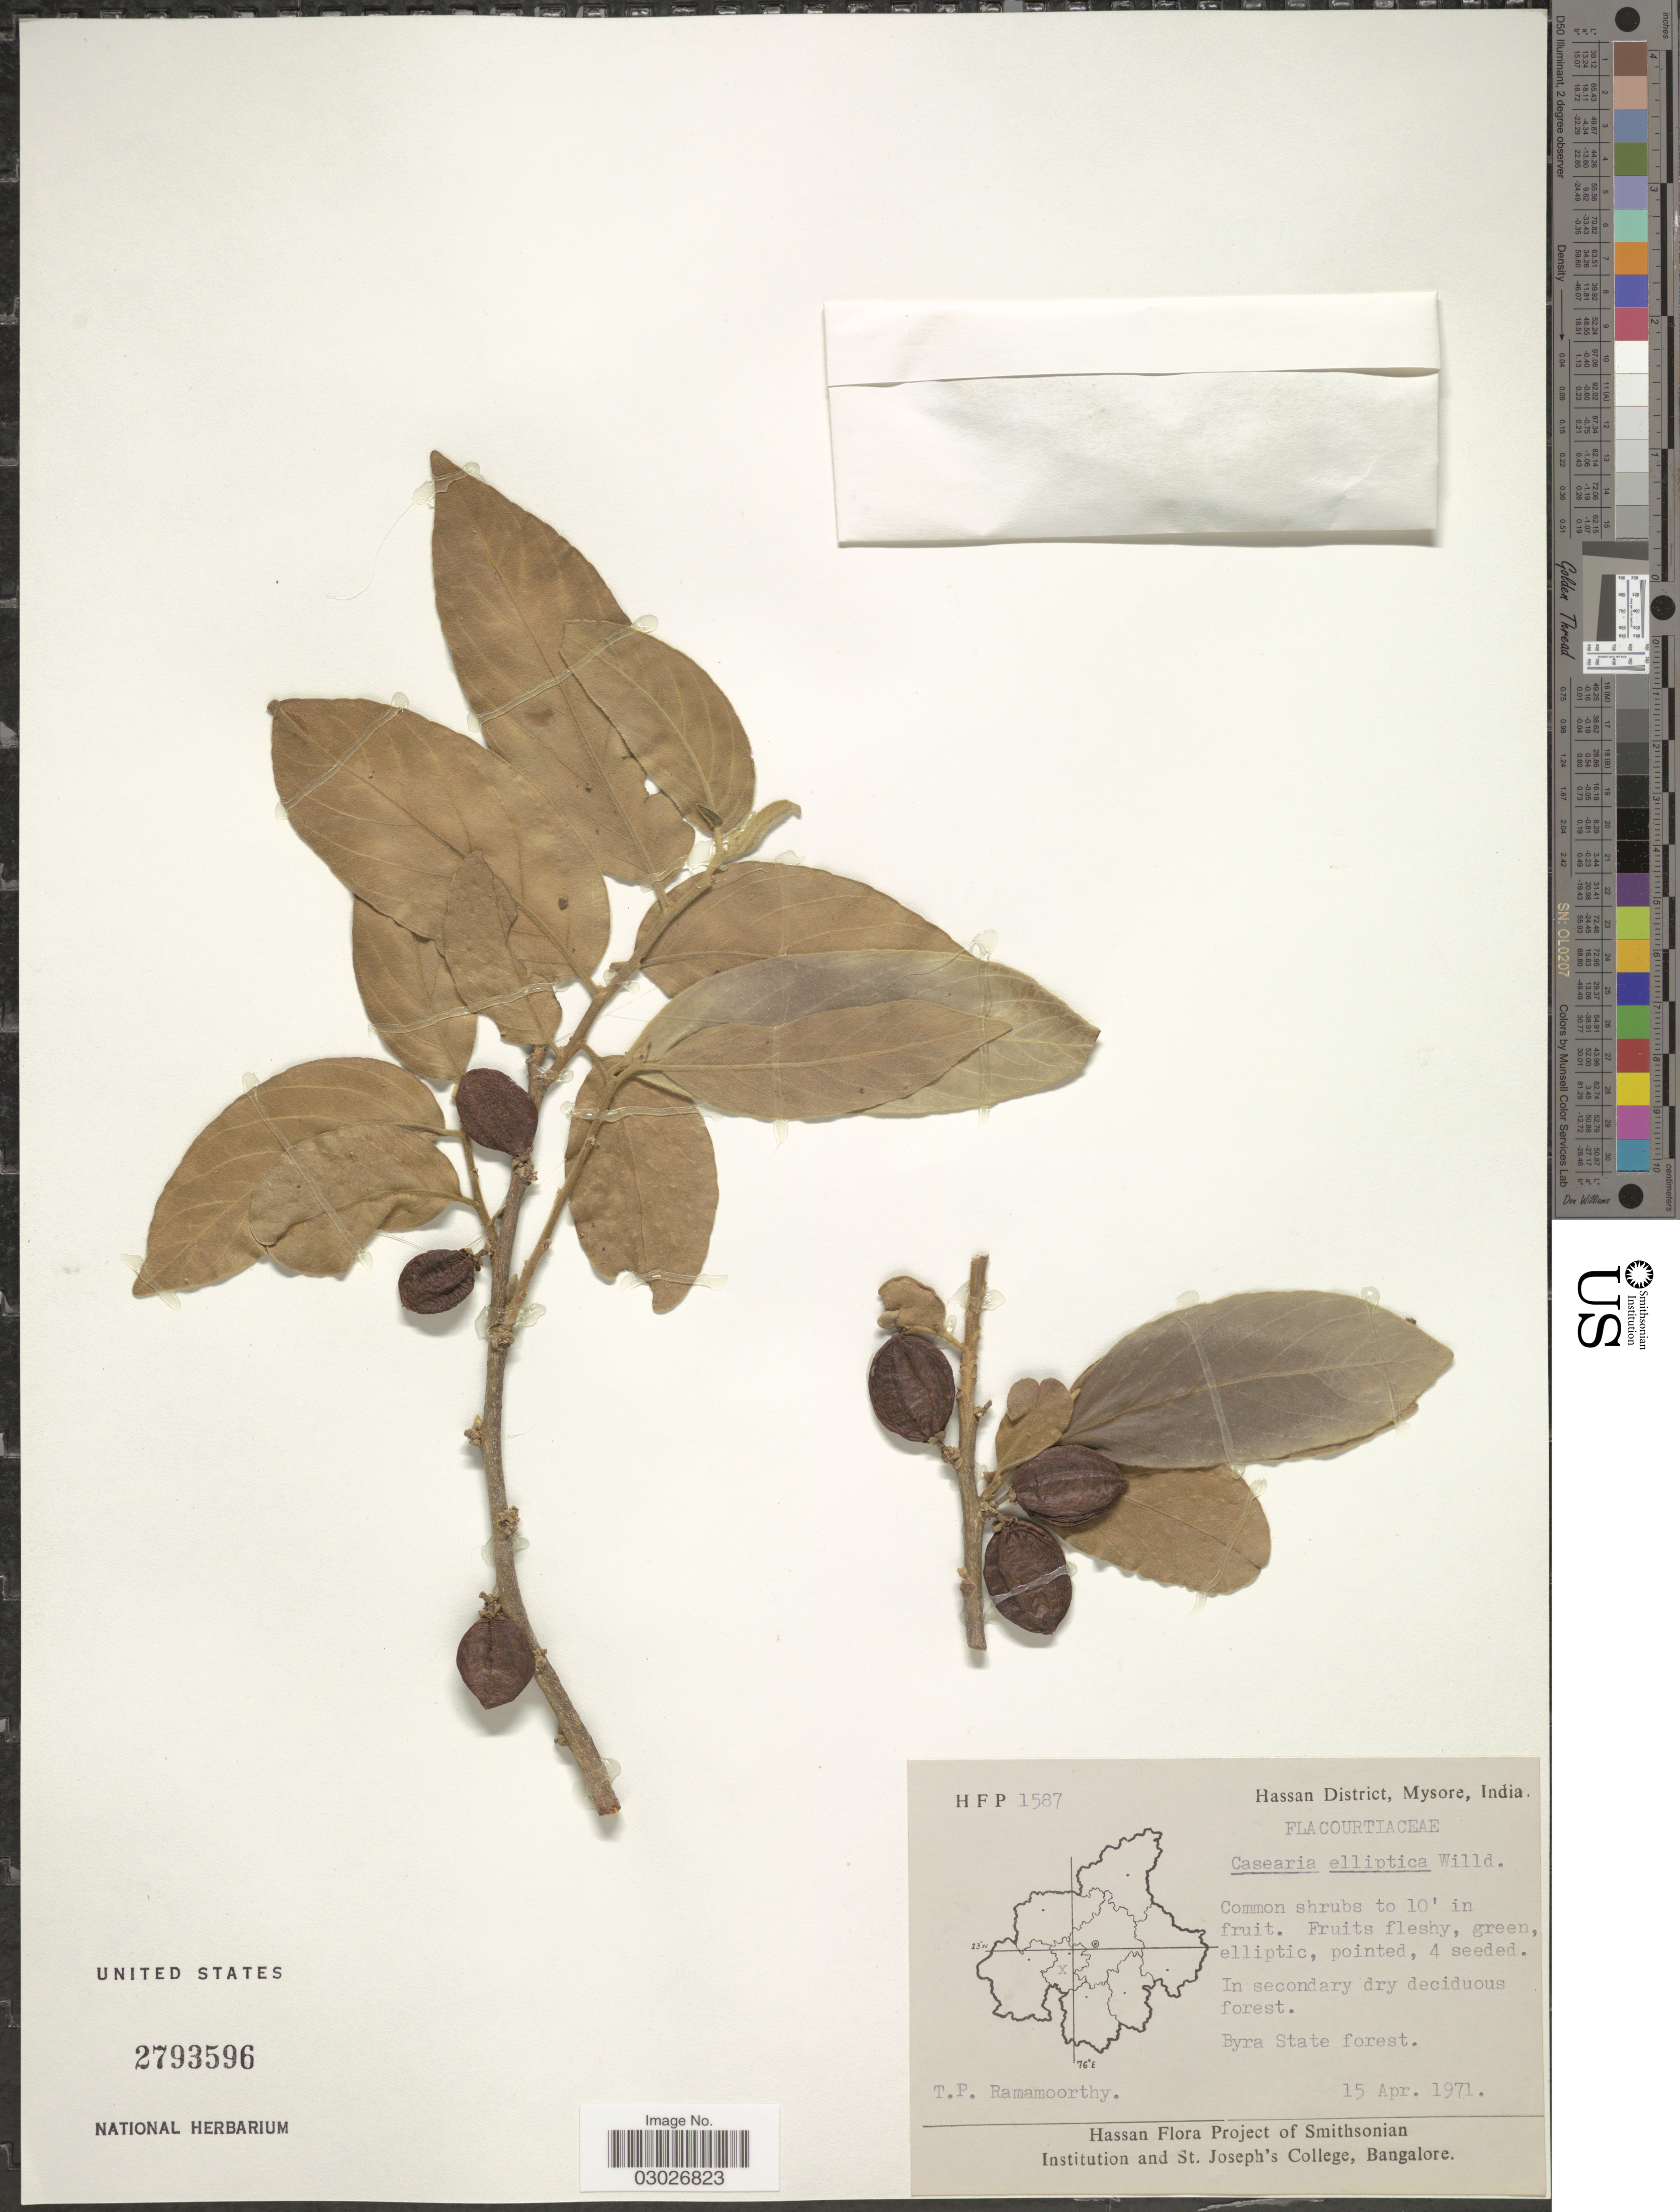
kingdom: Plantae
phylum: Tracheophyta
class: Magnoliopsida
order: Malpighiales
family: Salicaceae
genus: Casearia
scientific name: Casearia tomentosa subsp. tomentosa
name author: Roxb.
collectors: T. P. Ramamoorthy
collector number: HFP 1587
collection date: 1971-04-15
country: India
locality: Hassan District, Mysore. In secondary dry deciduous forest. Byra State forest.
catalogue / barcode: US 2793596